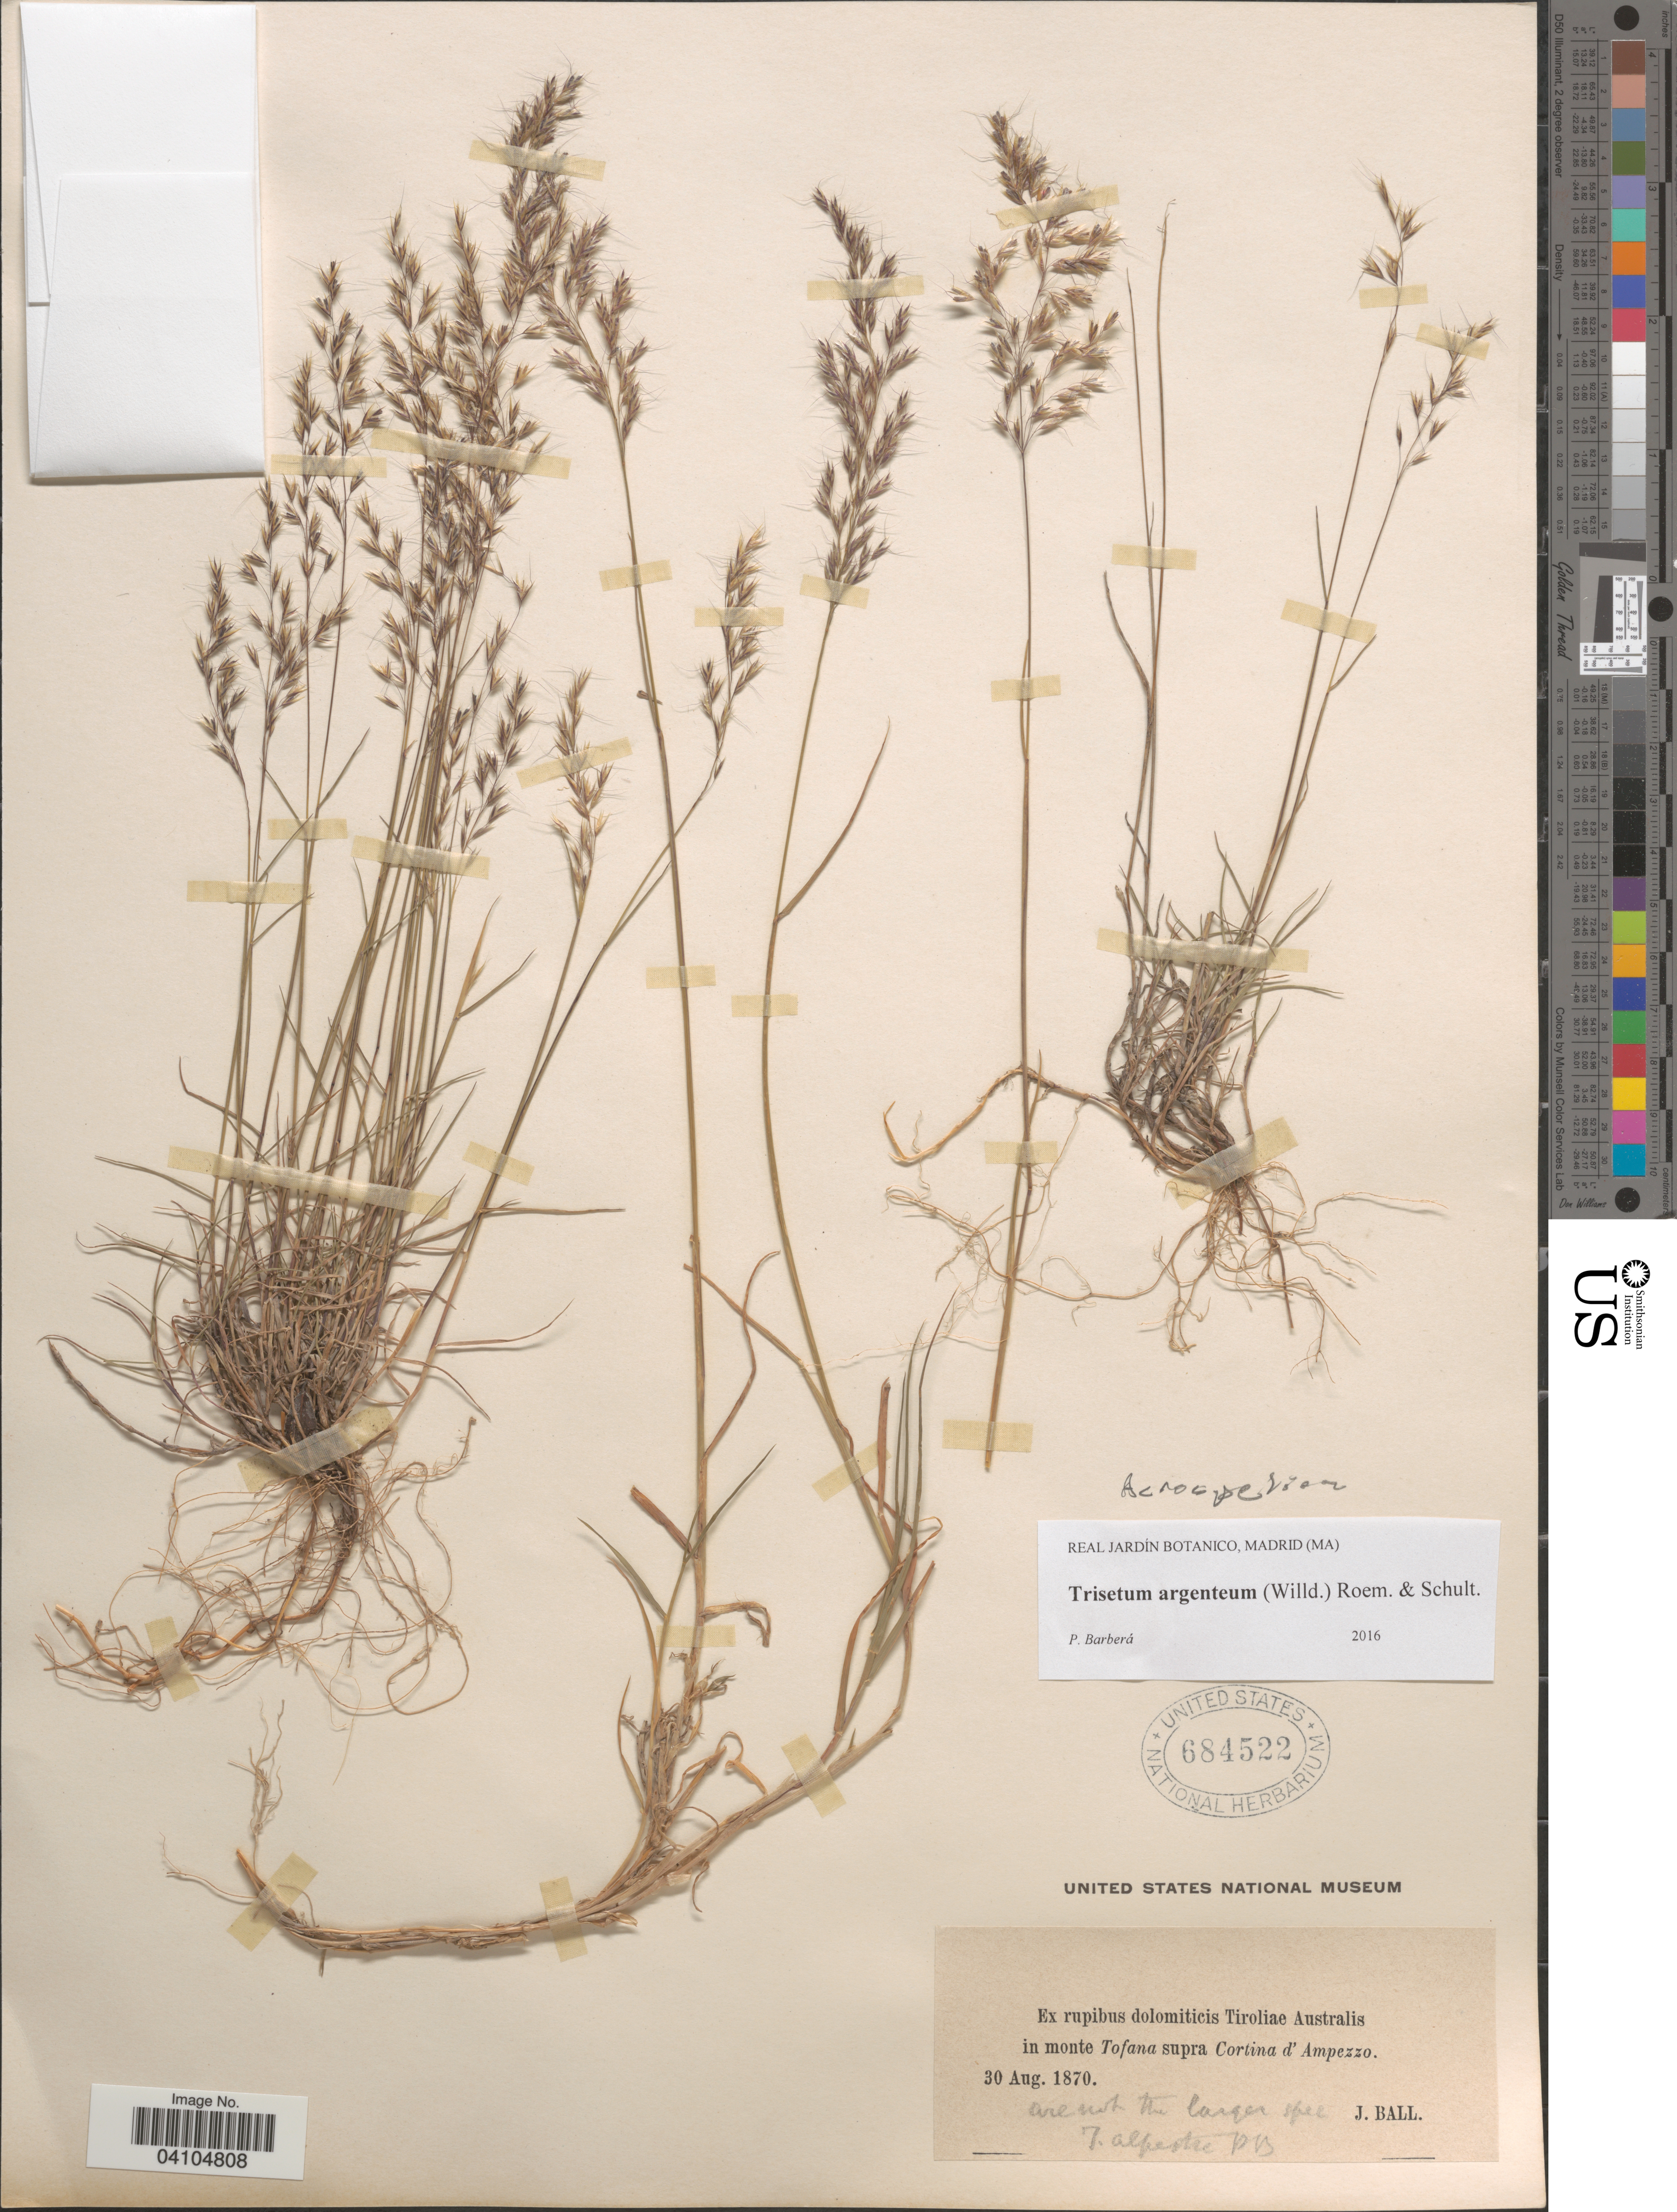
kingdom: Plantae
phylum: Tracheophyta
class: Liliopsida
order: Poales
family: Poaceae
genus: Acrospelion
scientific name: Acrospelion argenteum ined.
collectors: J. Ball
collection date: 1870-08-30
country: Italy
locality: Ex rupibus dolomiticis Tiroliae Australis in monte Tofana supra Cortina d' Ampezzo.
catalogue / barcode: US 684522